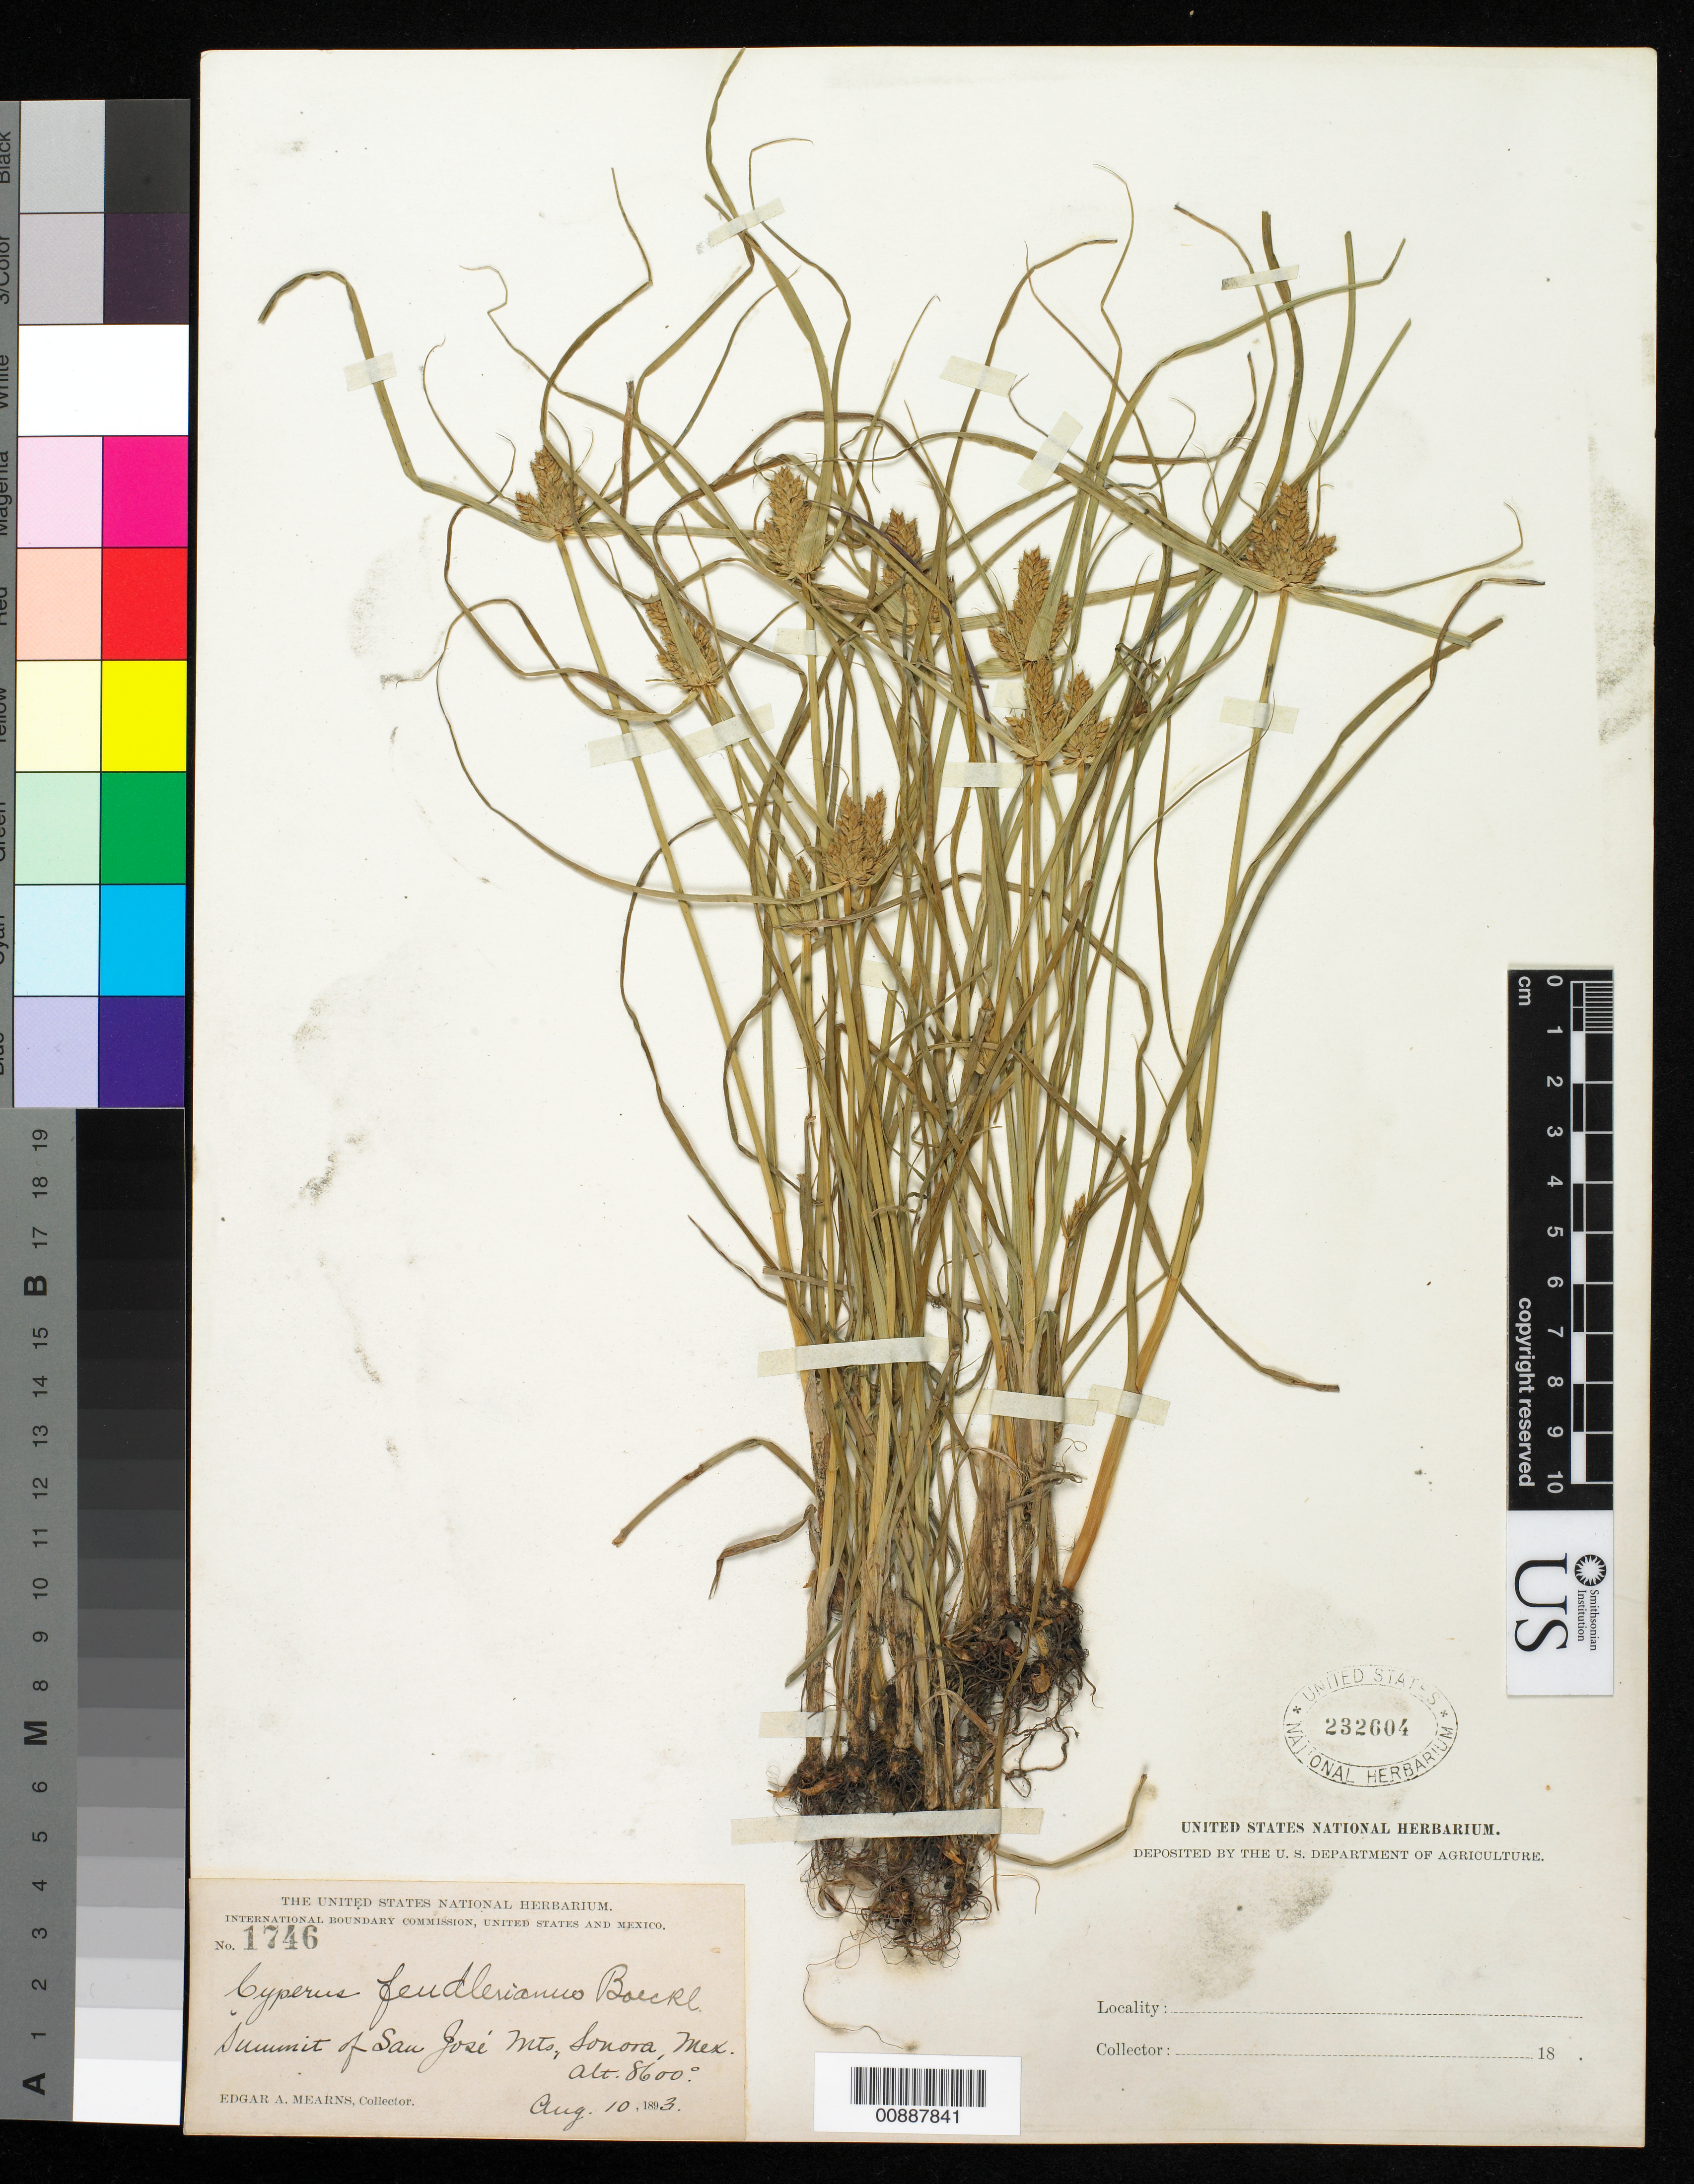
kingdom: Plantae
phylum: Tracheophyta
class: Liliopsida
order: Poales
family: Cyperaceae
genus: Cyperus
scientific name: Cyperus fendlerianus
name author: Boeckeler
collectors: E. A. Mearns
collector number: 1746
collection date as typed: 10 Aug 1893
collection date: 1893-08-10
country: Mexico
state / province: Sonora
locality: Summit of San José Mts., Sonora.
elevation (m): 2621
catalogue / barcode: US 232604